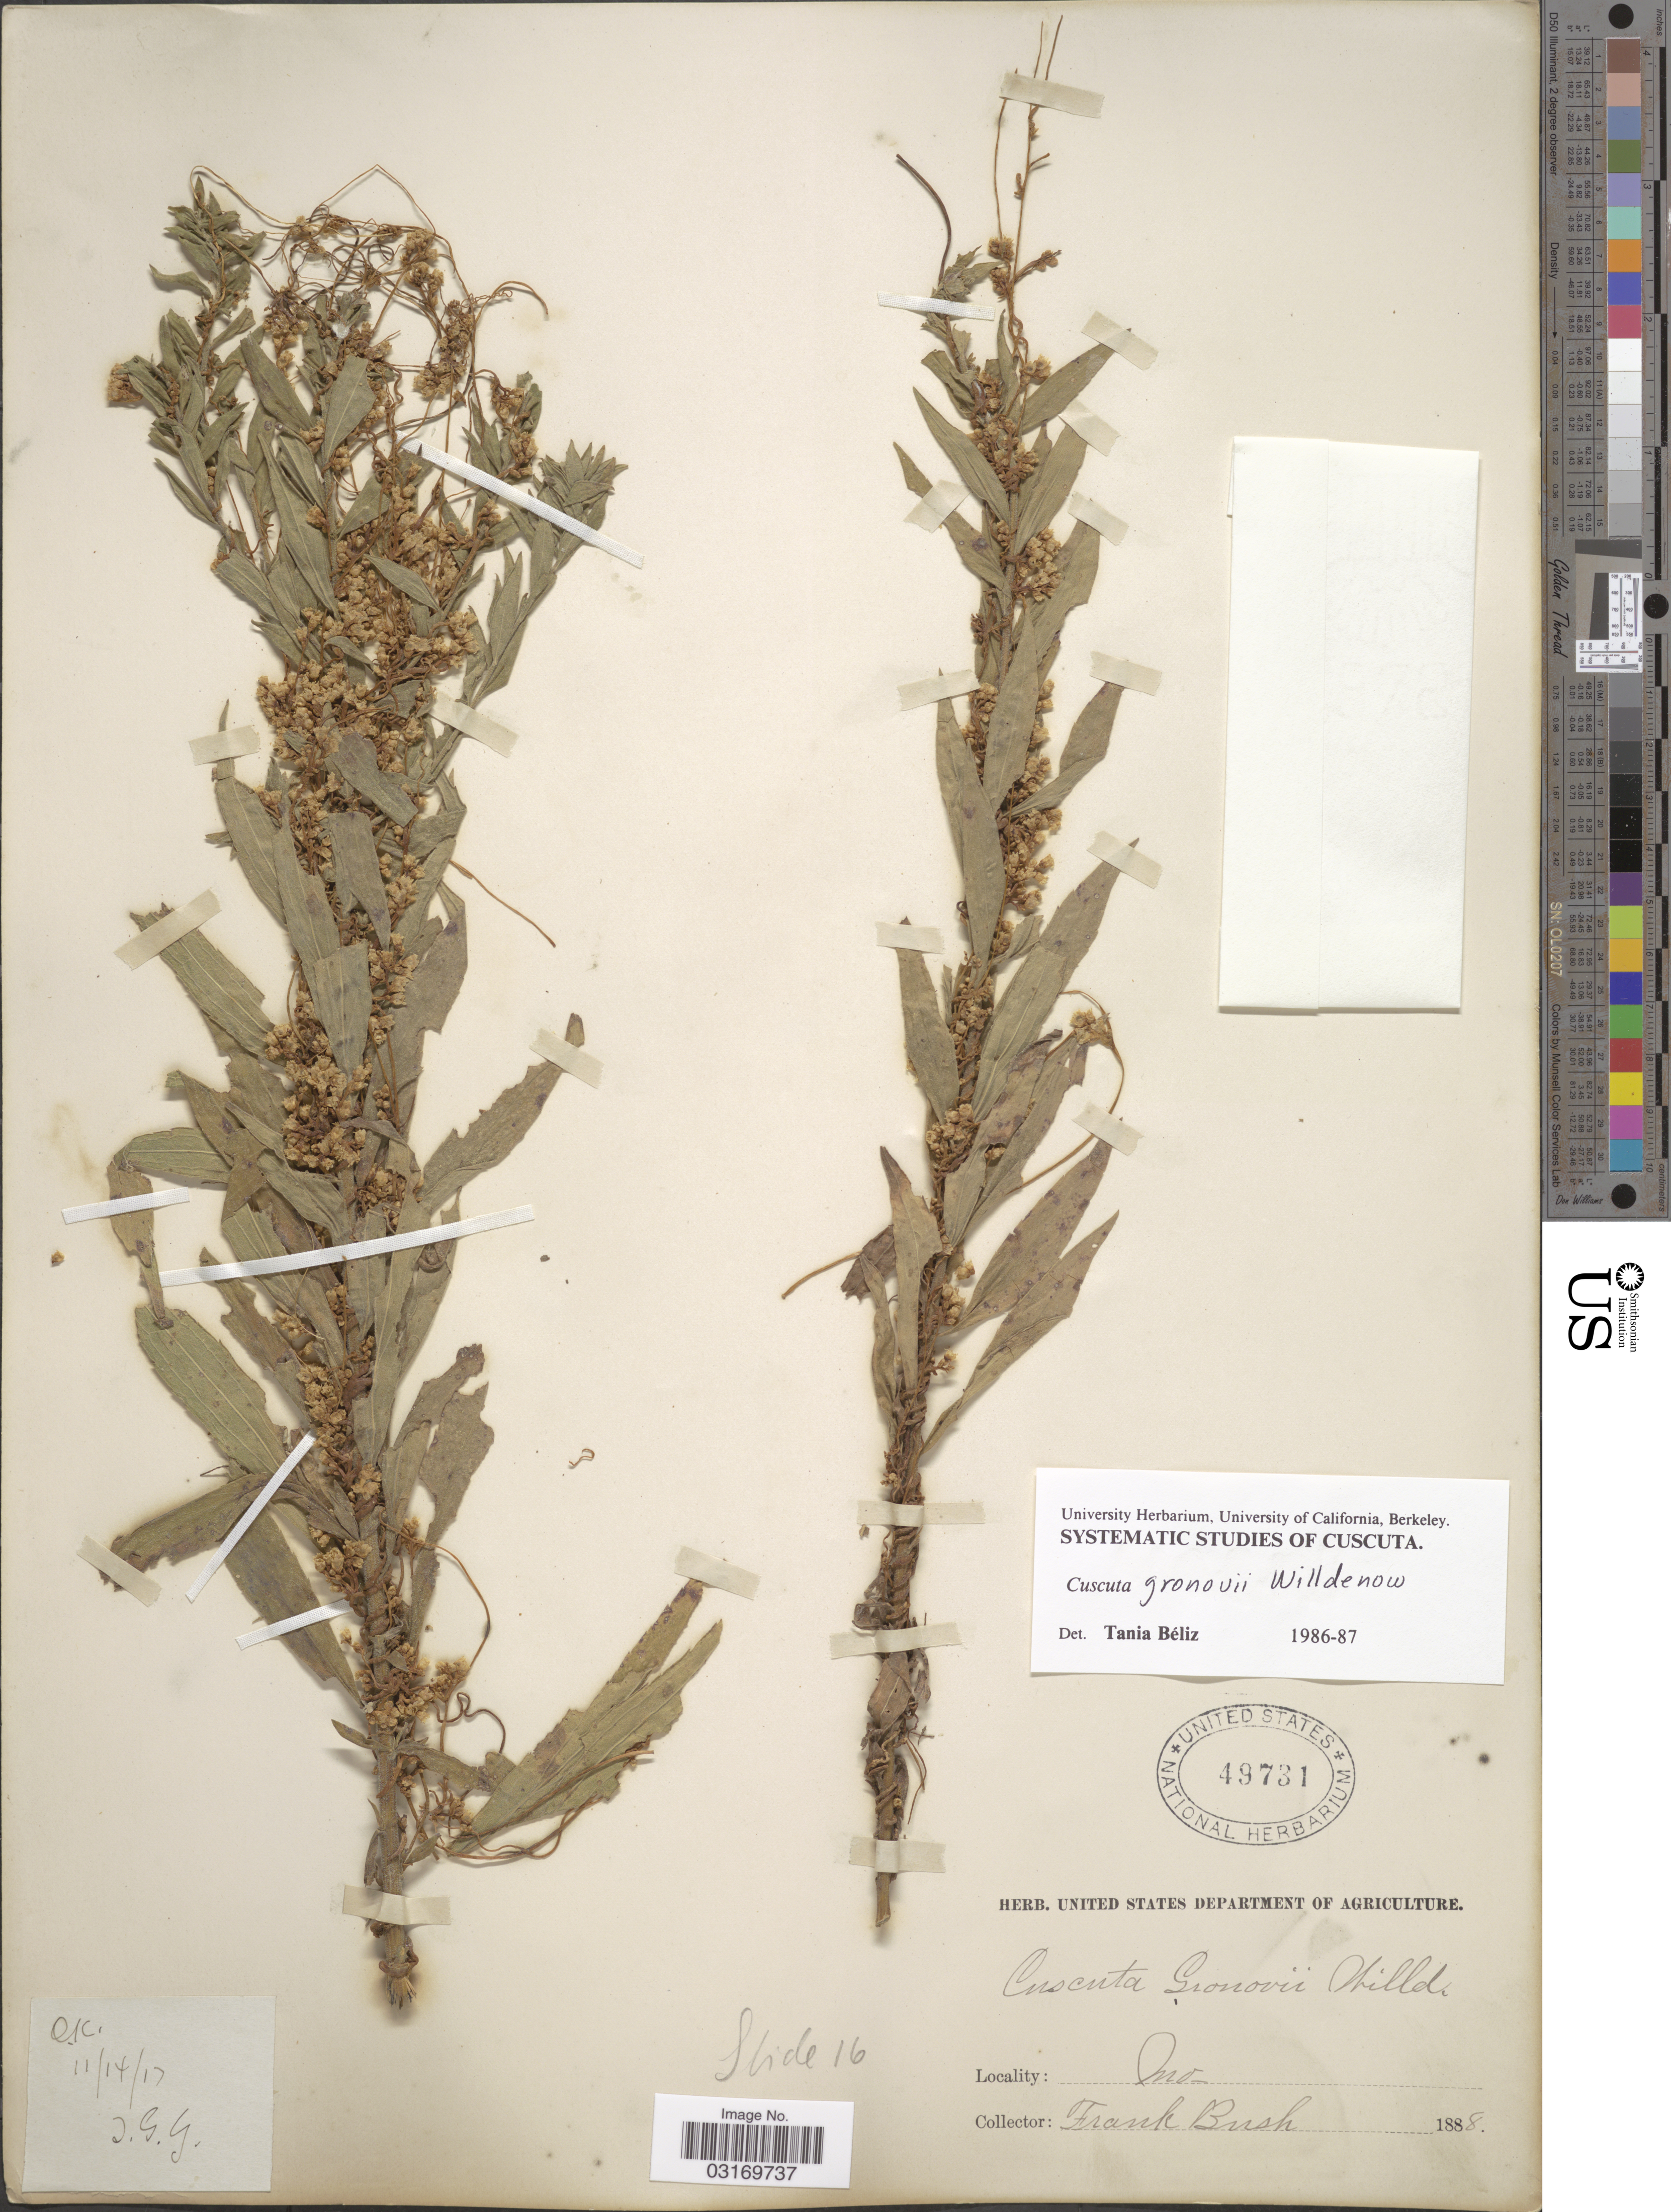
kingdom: Plantae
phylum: Tracheophyta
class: Magnoliopsida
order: Solanales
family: Convolvulaceae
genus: Cuscuta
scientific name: Cuscuta gronovii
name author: Willd. ex Schult.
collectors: F. Bush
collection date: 1888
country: United States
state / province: Missouri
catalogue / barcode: US 49731